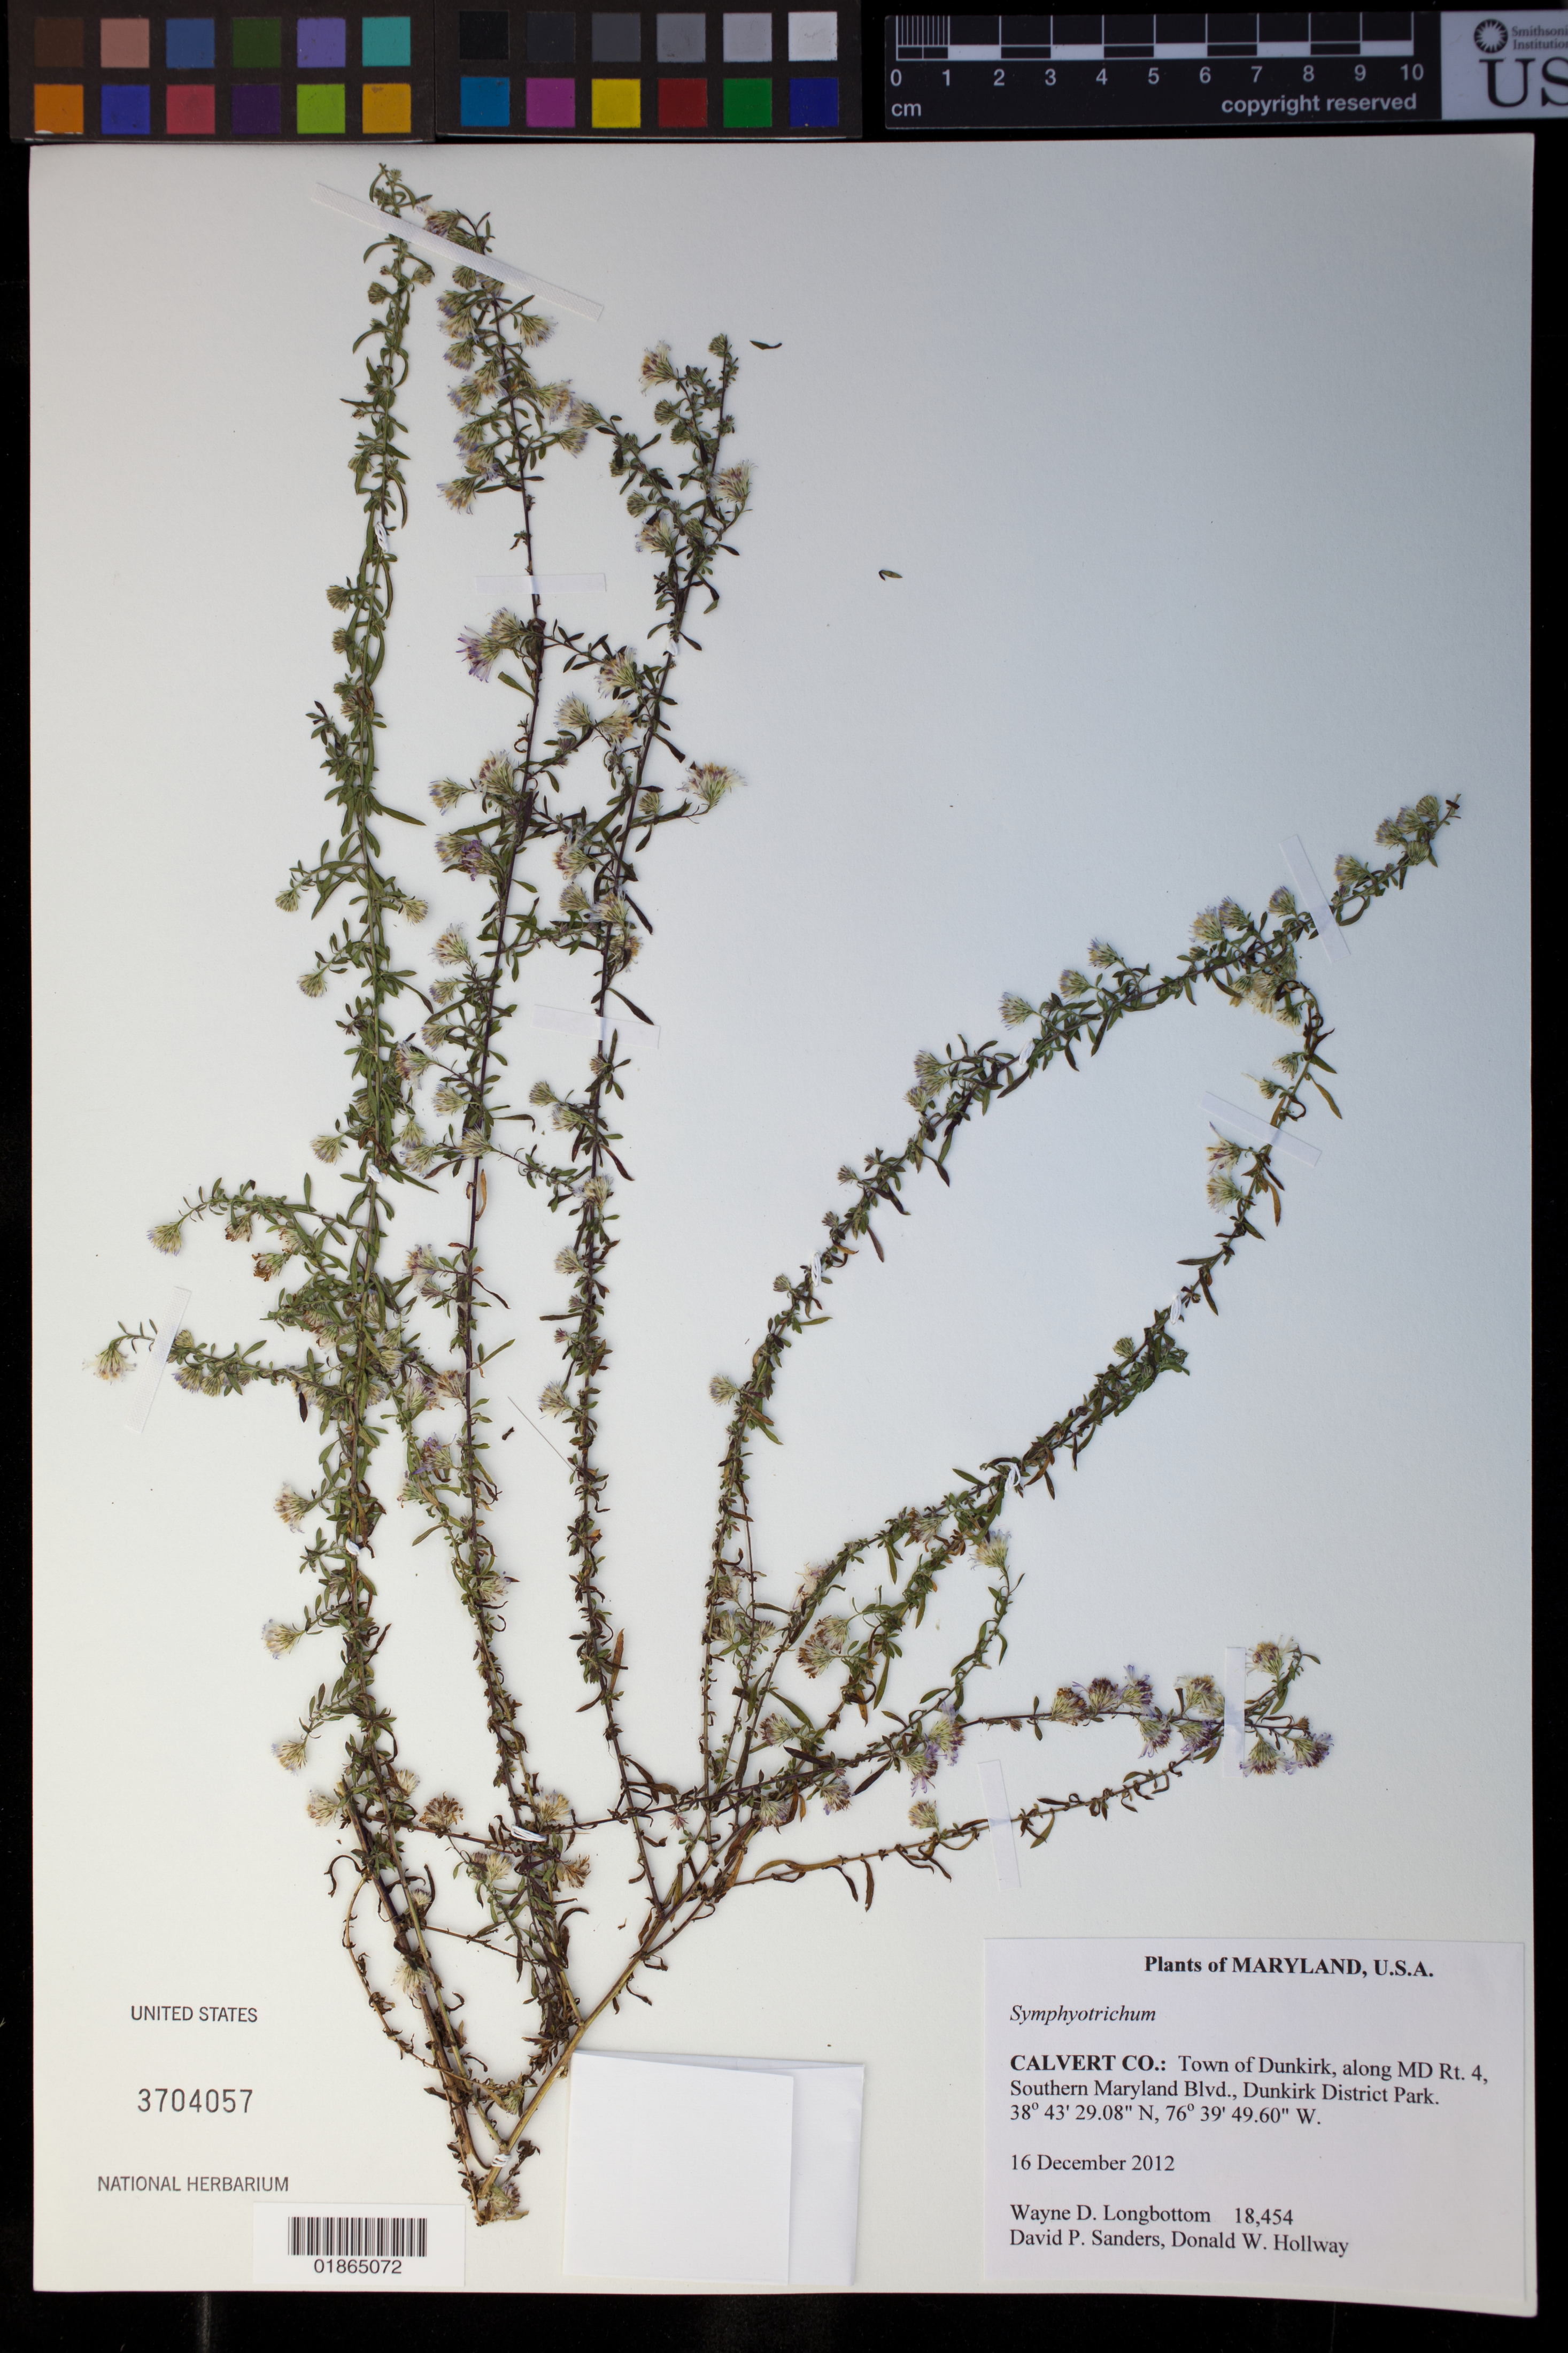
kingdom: Plantae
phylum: Tracheophyta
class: Magnoliopsida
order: Asterales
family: Asteraceae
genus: Symphyotrichum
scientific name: Symphyotrichum sp.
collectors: W. D. Longbottom, D. Sanders & D. Hollway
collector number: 18454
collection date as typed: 16 December 2012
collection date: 2012-12-16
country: United States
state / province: Maryland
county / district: Calvert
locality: Town of Dunkirk, along MD Rt. 4, Southern Maryland Blvd., Dunkirk District Park.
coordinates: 38 43 29.08 N, 76 39 49.60 W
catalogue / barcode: US 3704057